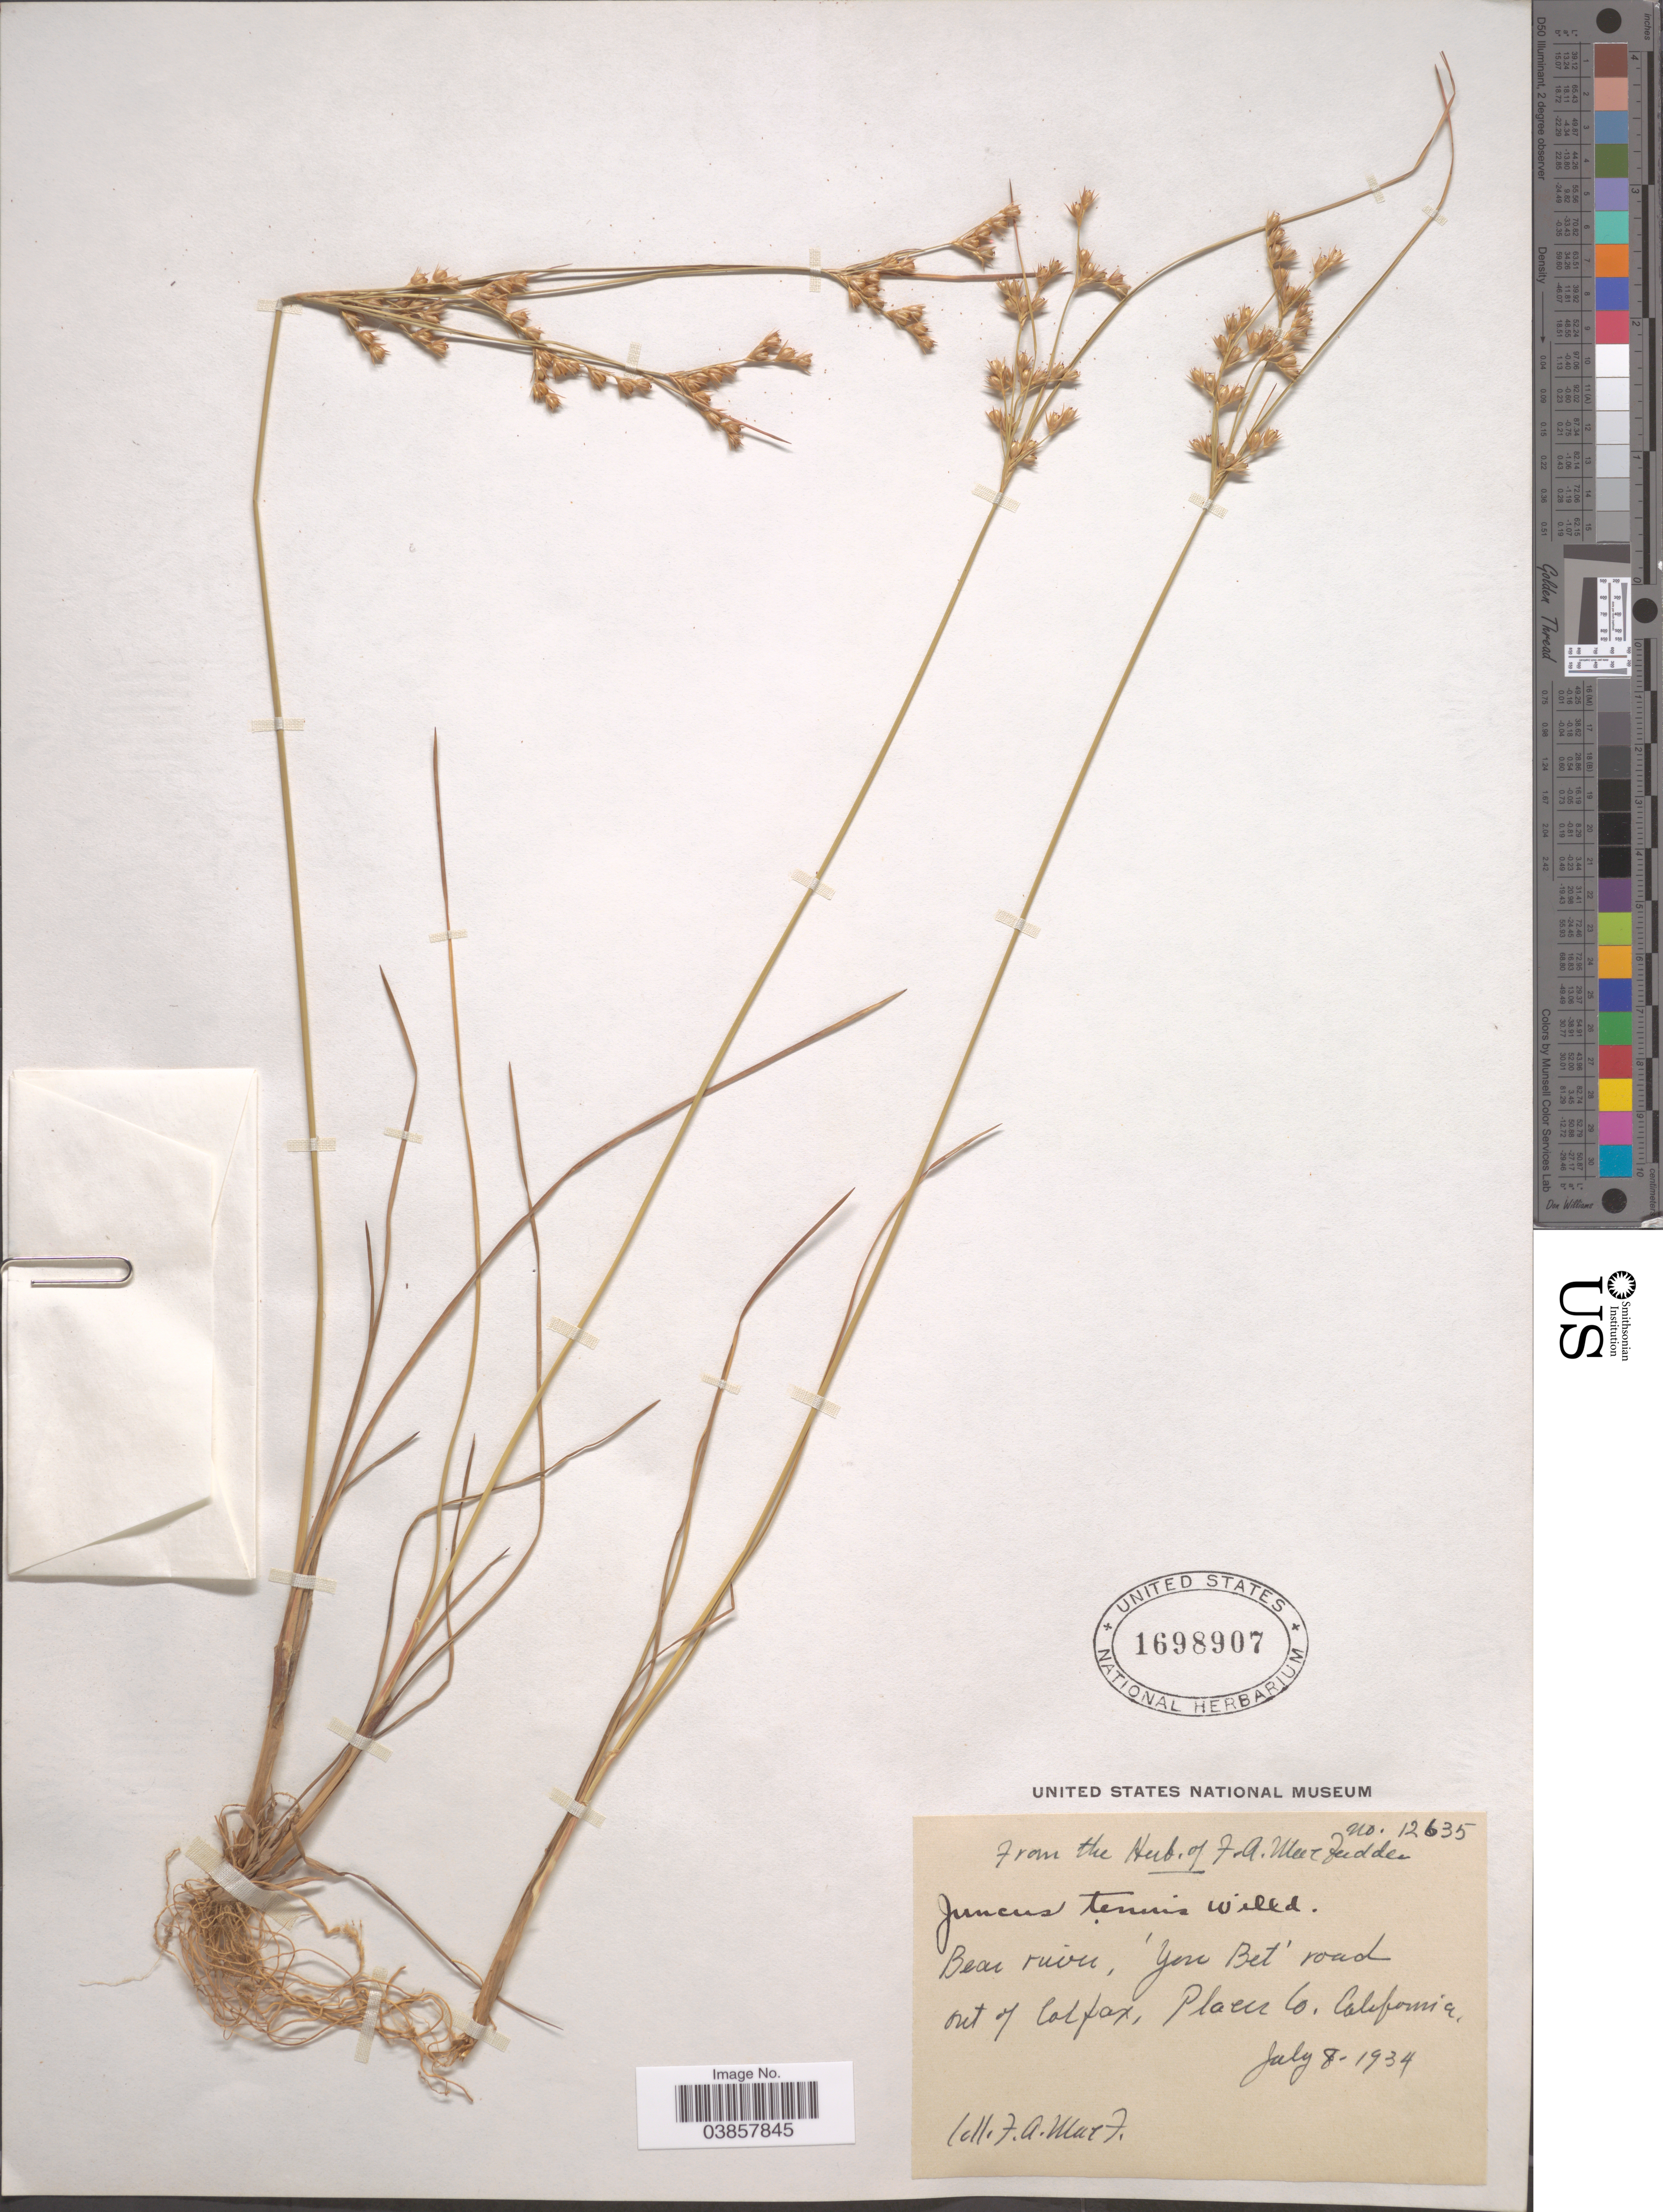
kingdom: Plantae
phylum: Tracheophyta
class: Liliopsida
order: Poales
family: Juncaceae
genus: Juncus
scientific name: Juncus tenuis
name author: Willd.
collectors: F. MacFadden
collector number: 12635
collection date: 1934-07-08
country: United States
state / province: California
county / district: Placer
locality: Bear river, 'You Bet' road out of Colfax, Placer Co.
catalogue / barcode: US 1698907